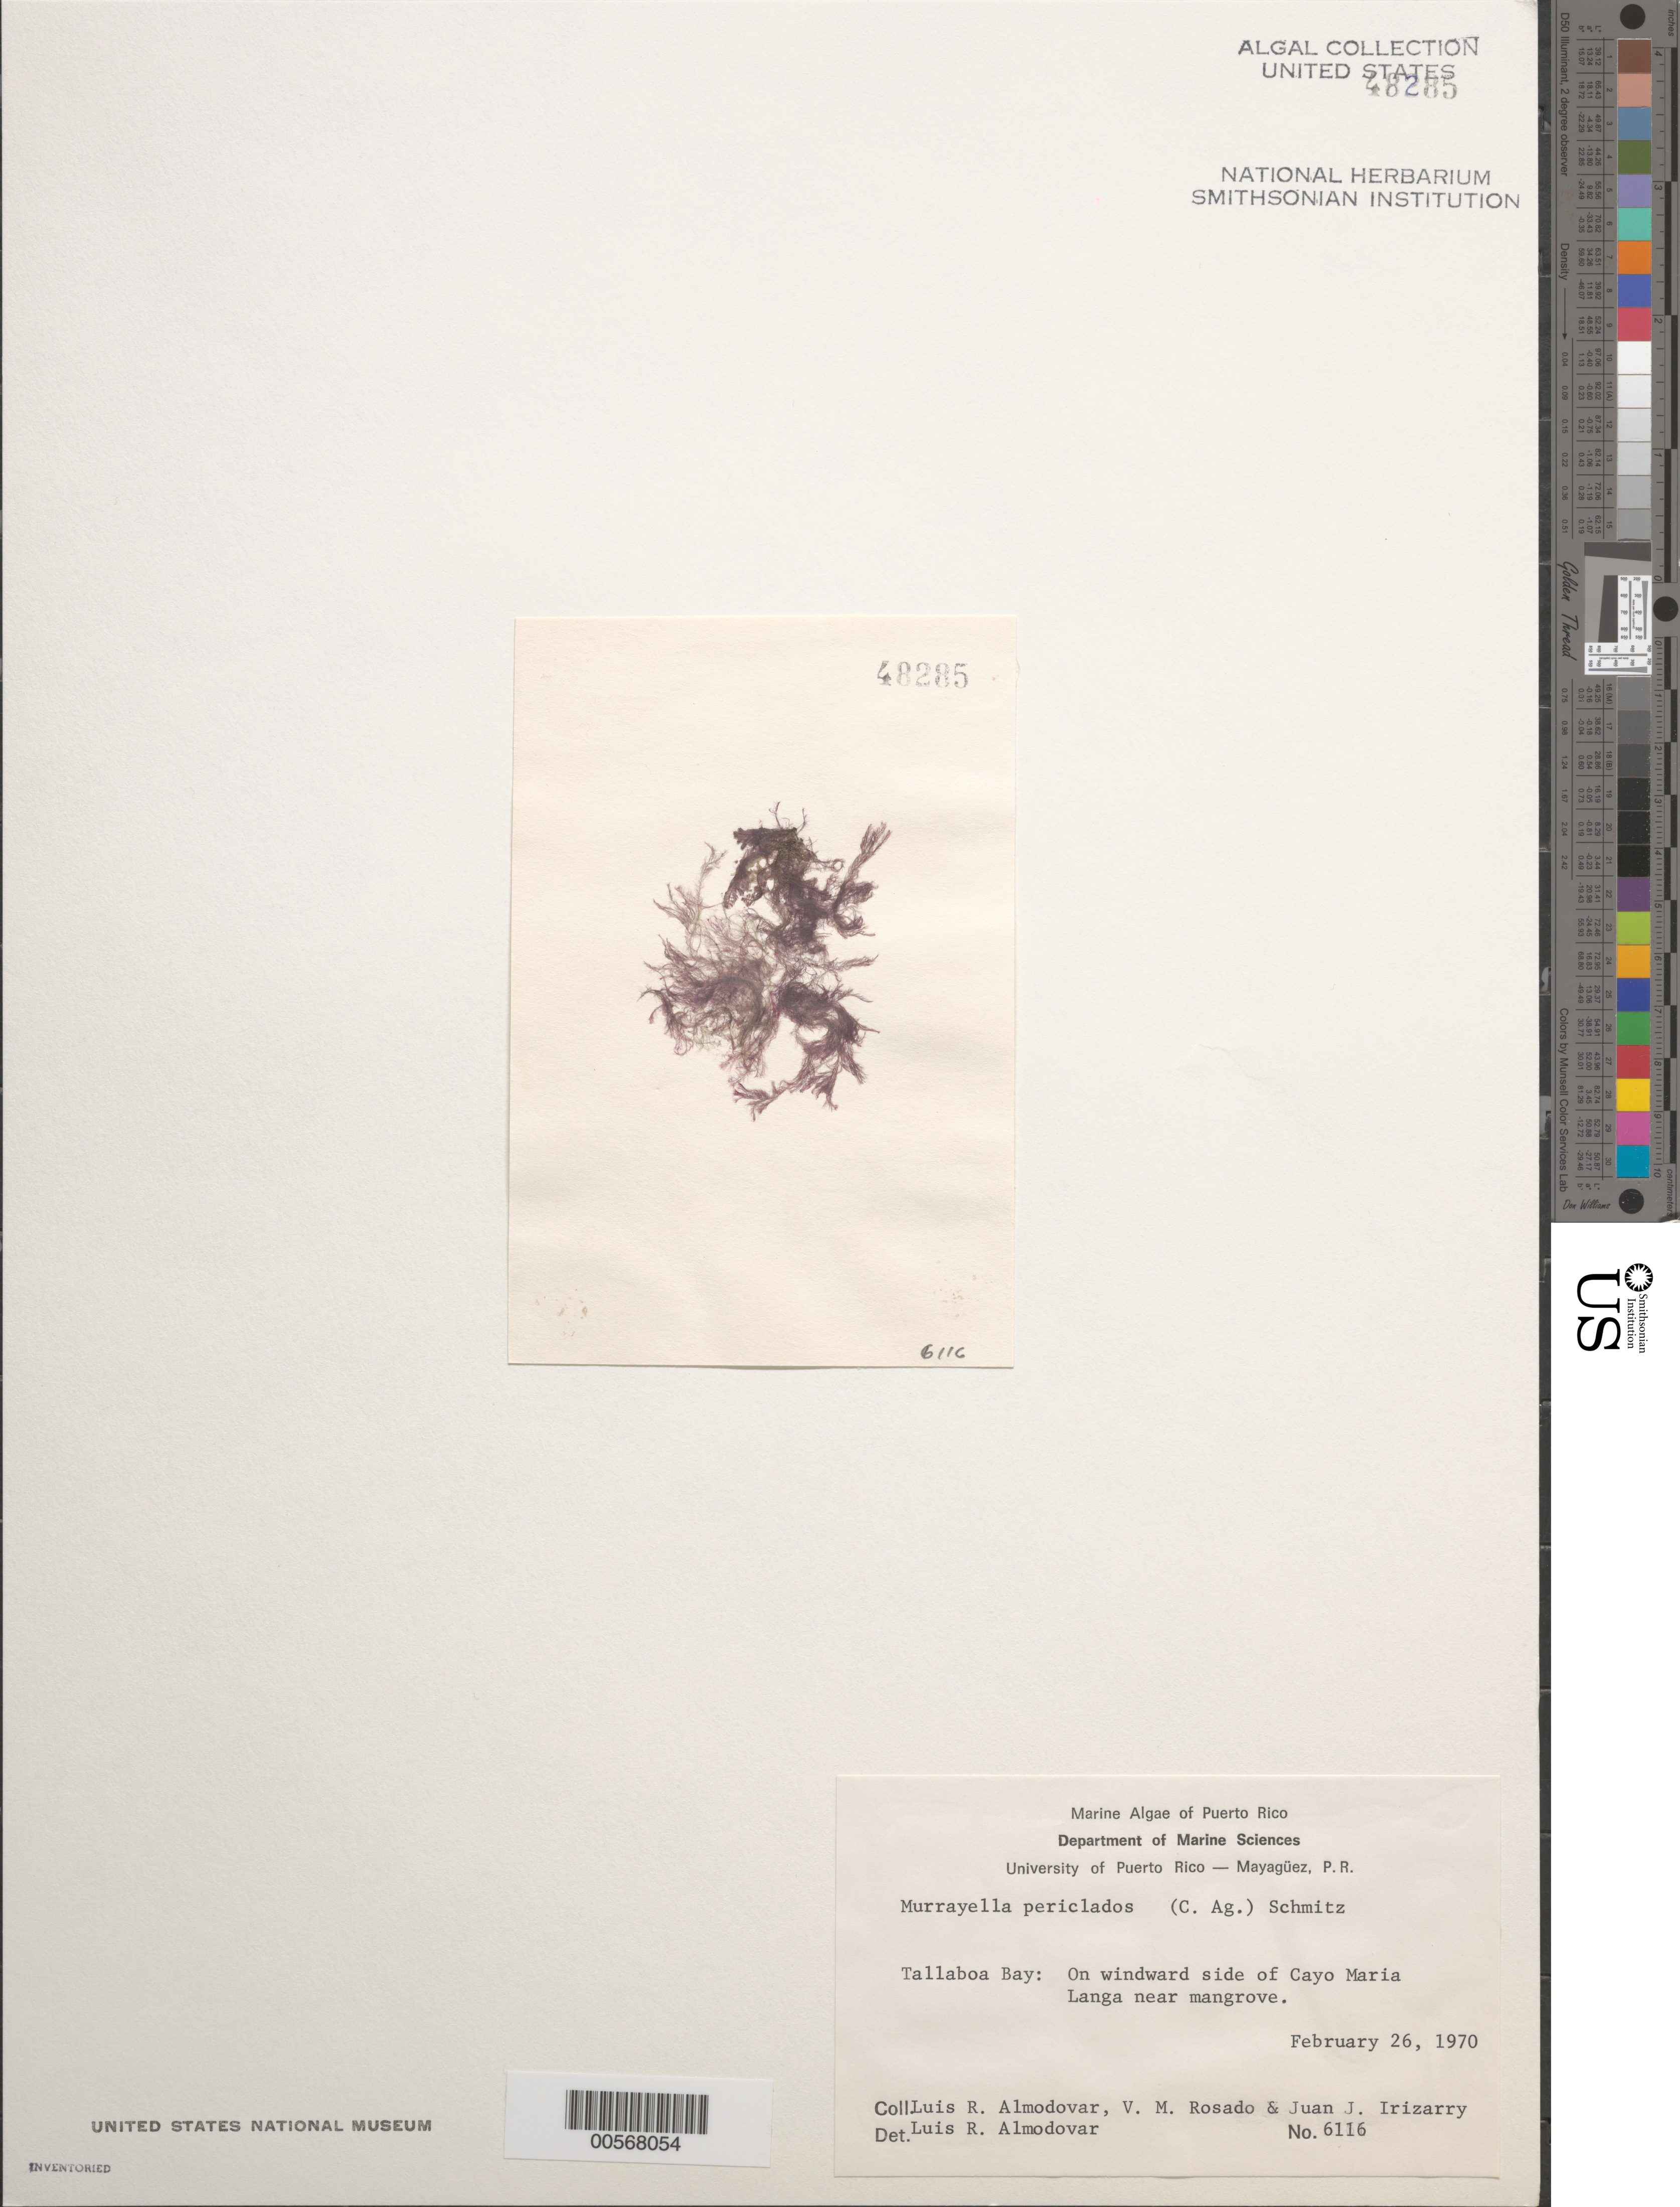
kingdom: Plantae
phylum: Rhodophyta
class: Florideophyceae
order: Ceramiales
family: Rhodomelaceae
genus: Murrayella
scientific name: Murrayella periclados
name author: (C. Agardh) F. Schmitz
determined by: Almodovar, L. R.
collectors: L. Almodovar, V. Rosado & J. Irizarry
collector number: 6116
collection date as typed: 26 Feb 1970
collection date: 1970-02-26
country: Puerto Rico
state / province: Penuelas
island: Cayo Maria Langa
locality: Tallaboa Bay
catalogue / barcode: US 48285